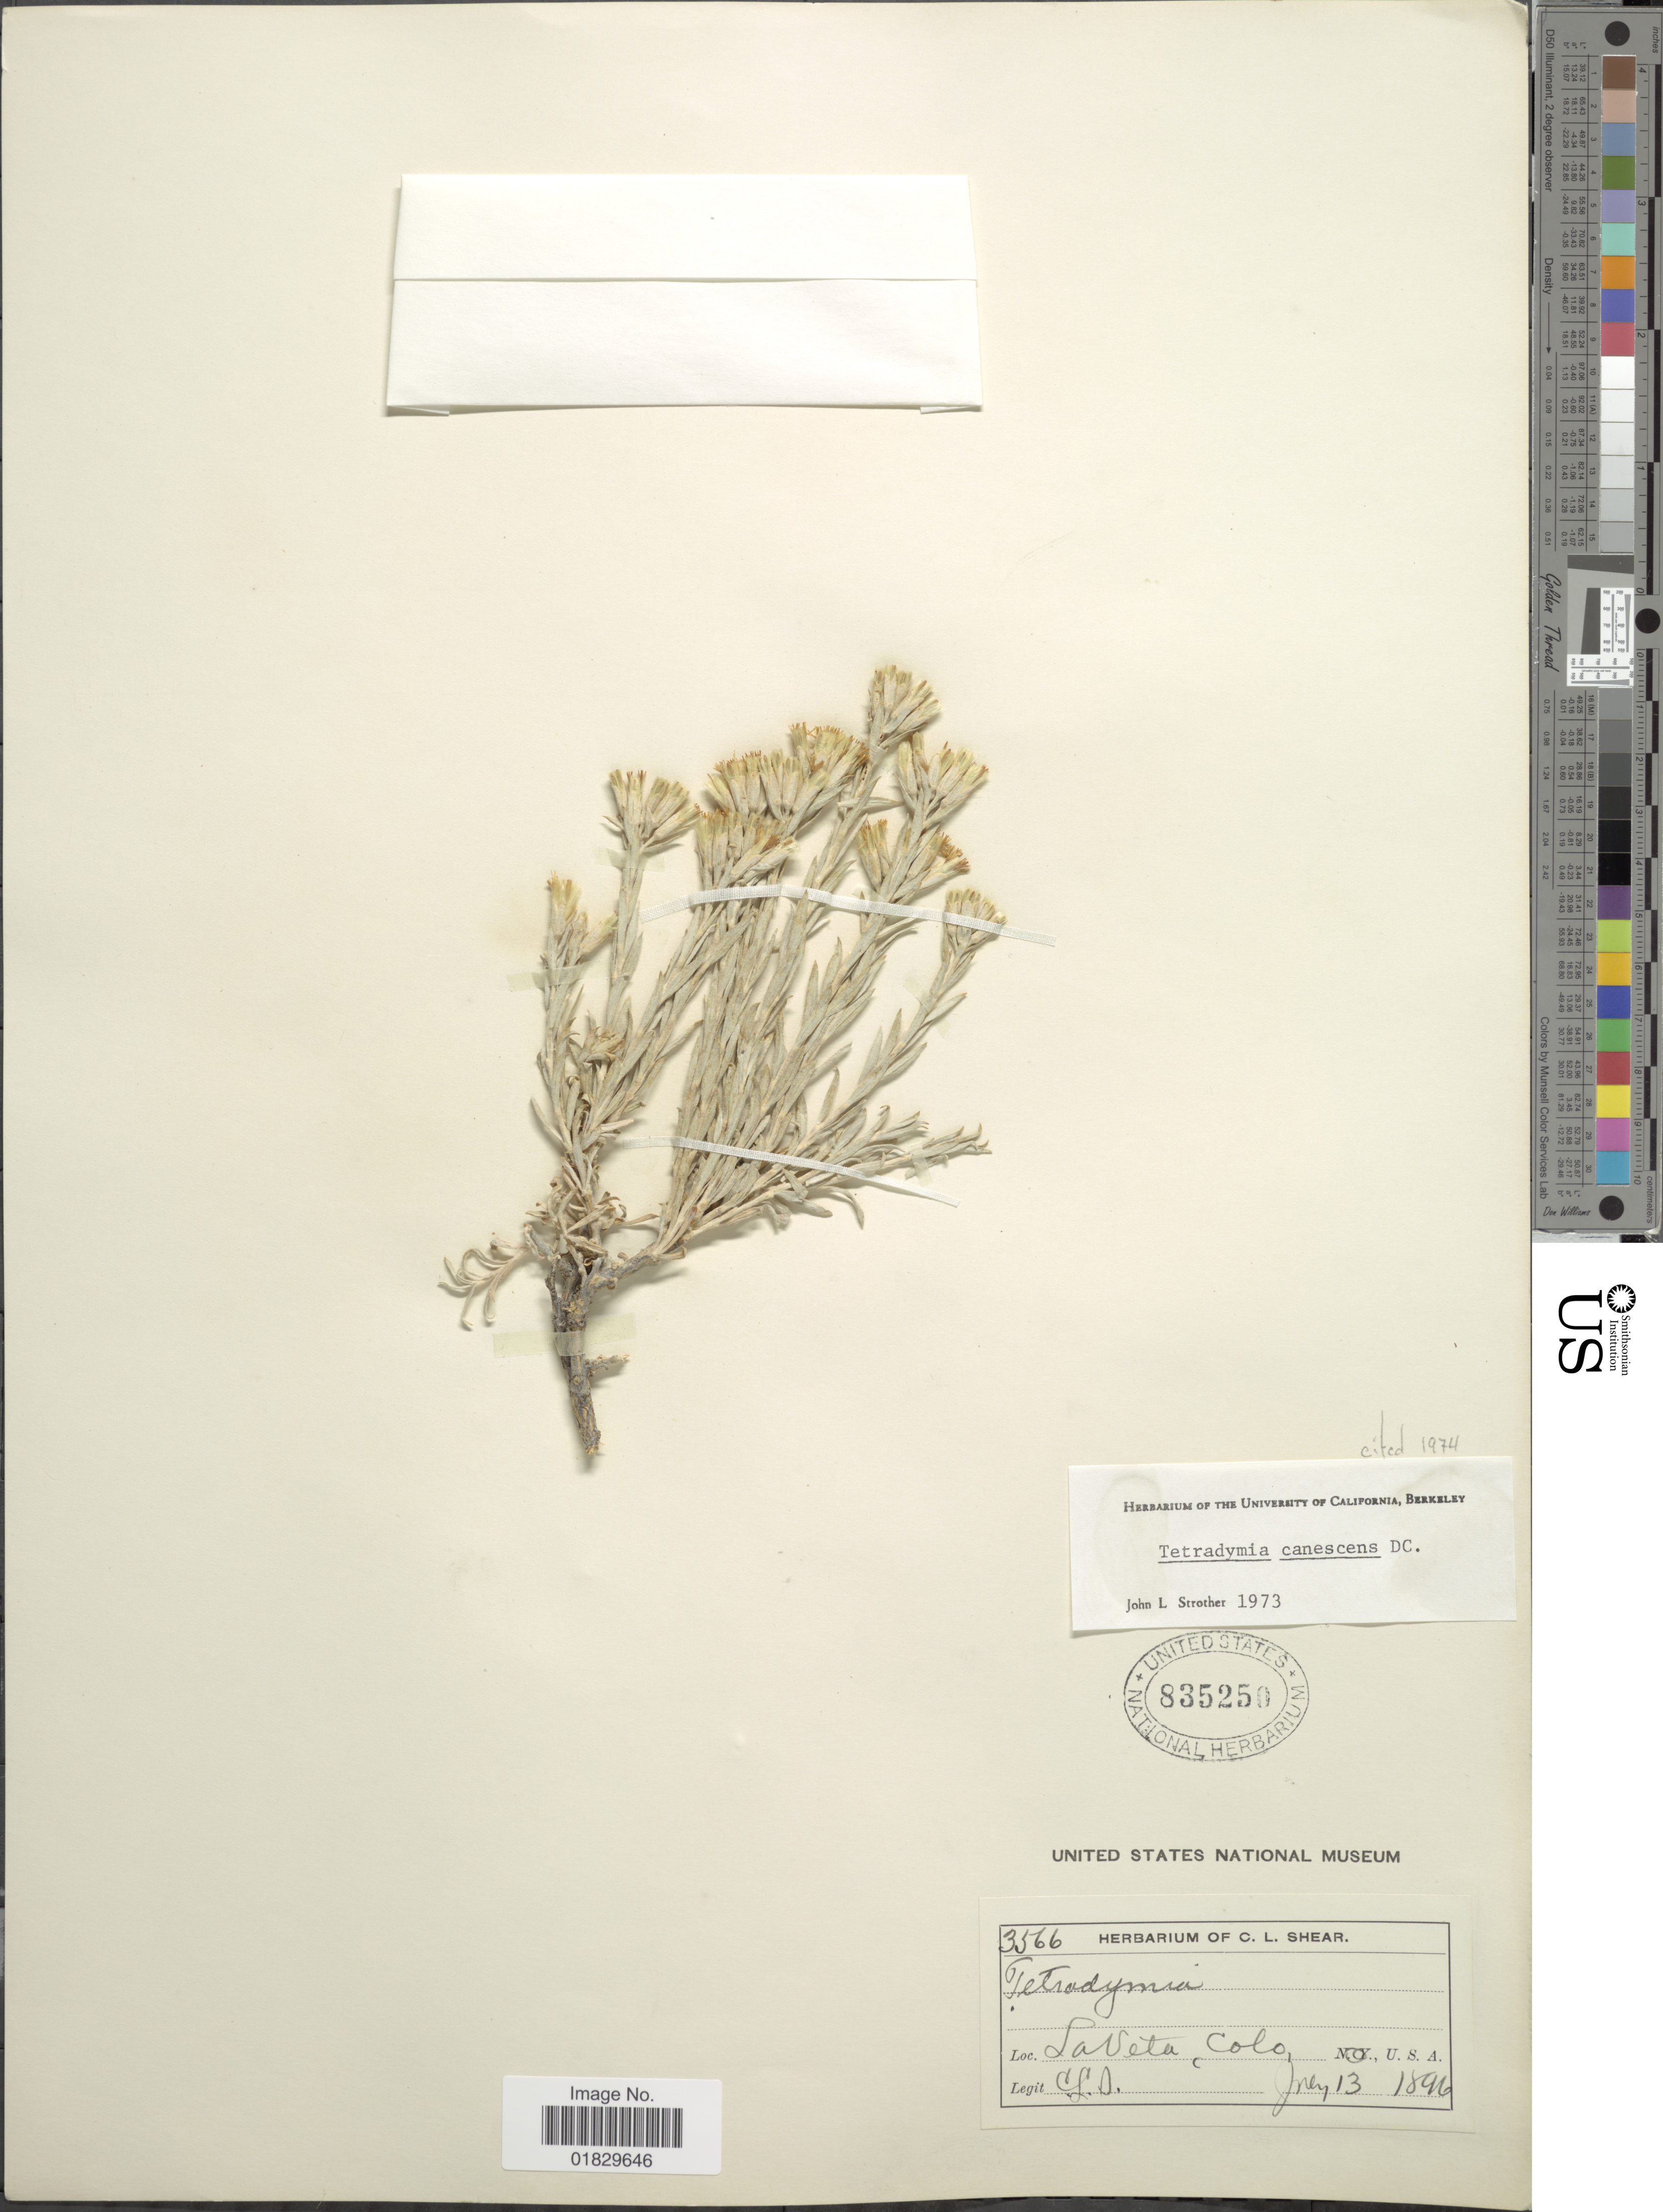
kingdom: Plantae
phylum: Tracheophyta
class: Magnoliopsida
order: Asterales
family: Asteraceae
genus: Tetradymia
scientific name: Tetradymia canescens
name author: DC.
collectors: C. L. Shear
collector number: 3566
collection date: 1896-07-13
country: United States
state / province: Colorado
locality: La Veta , Colo, U.S.A.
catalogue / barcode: US 835250